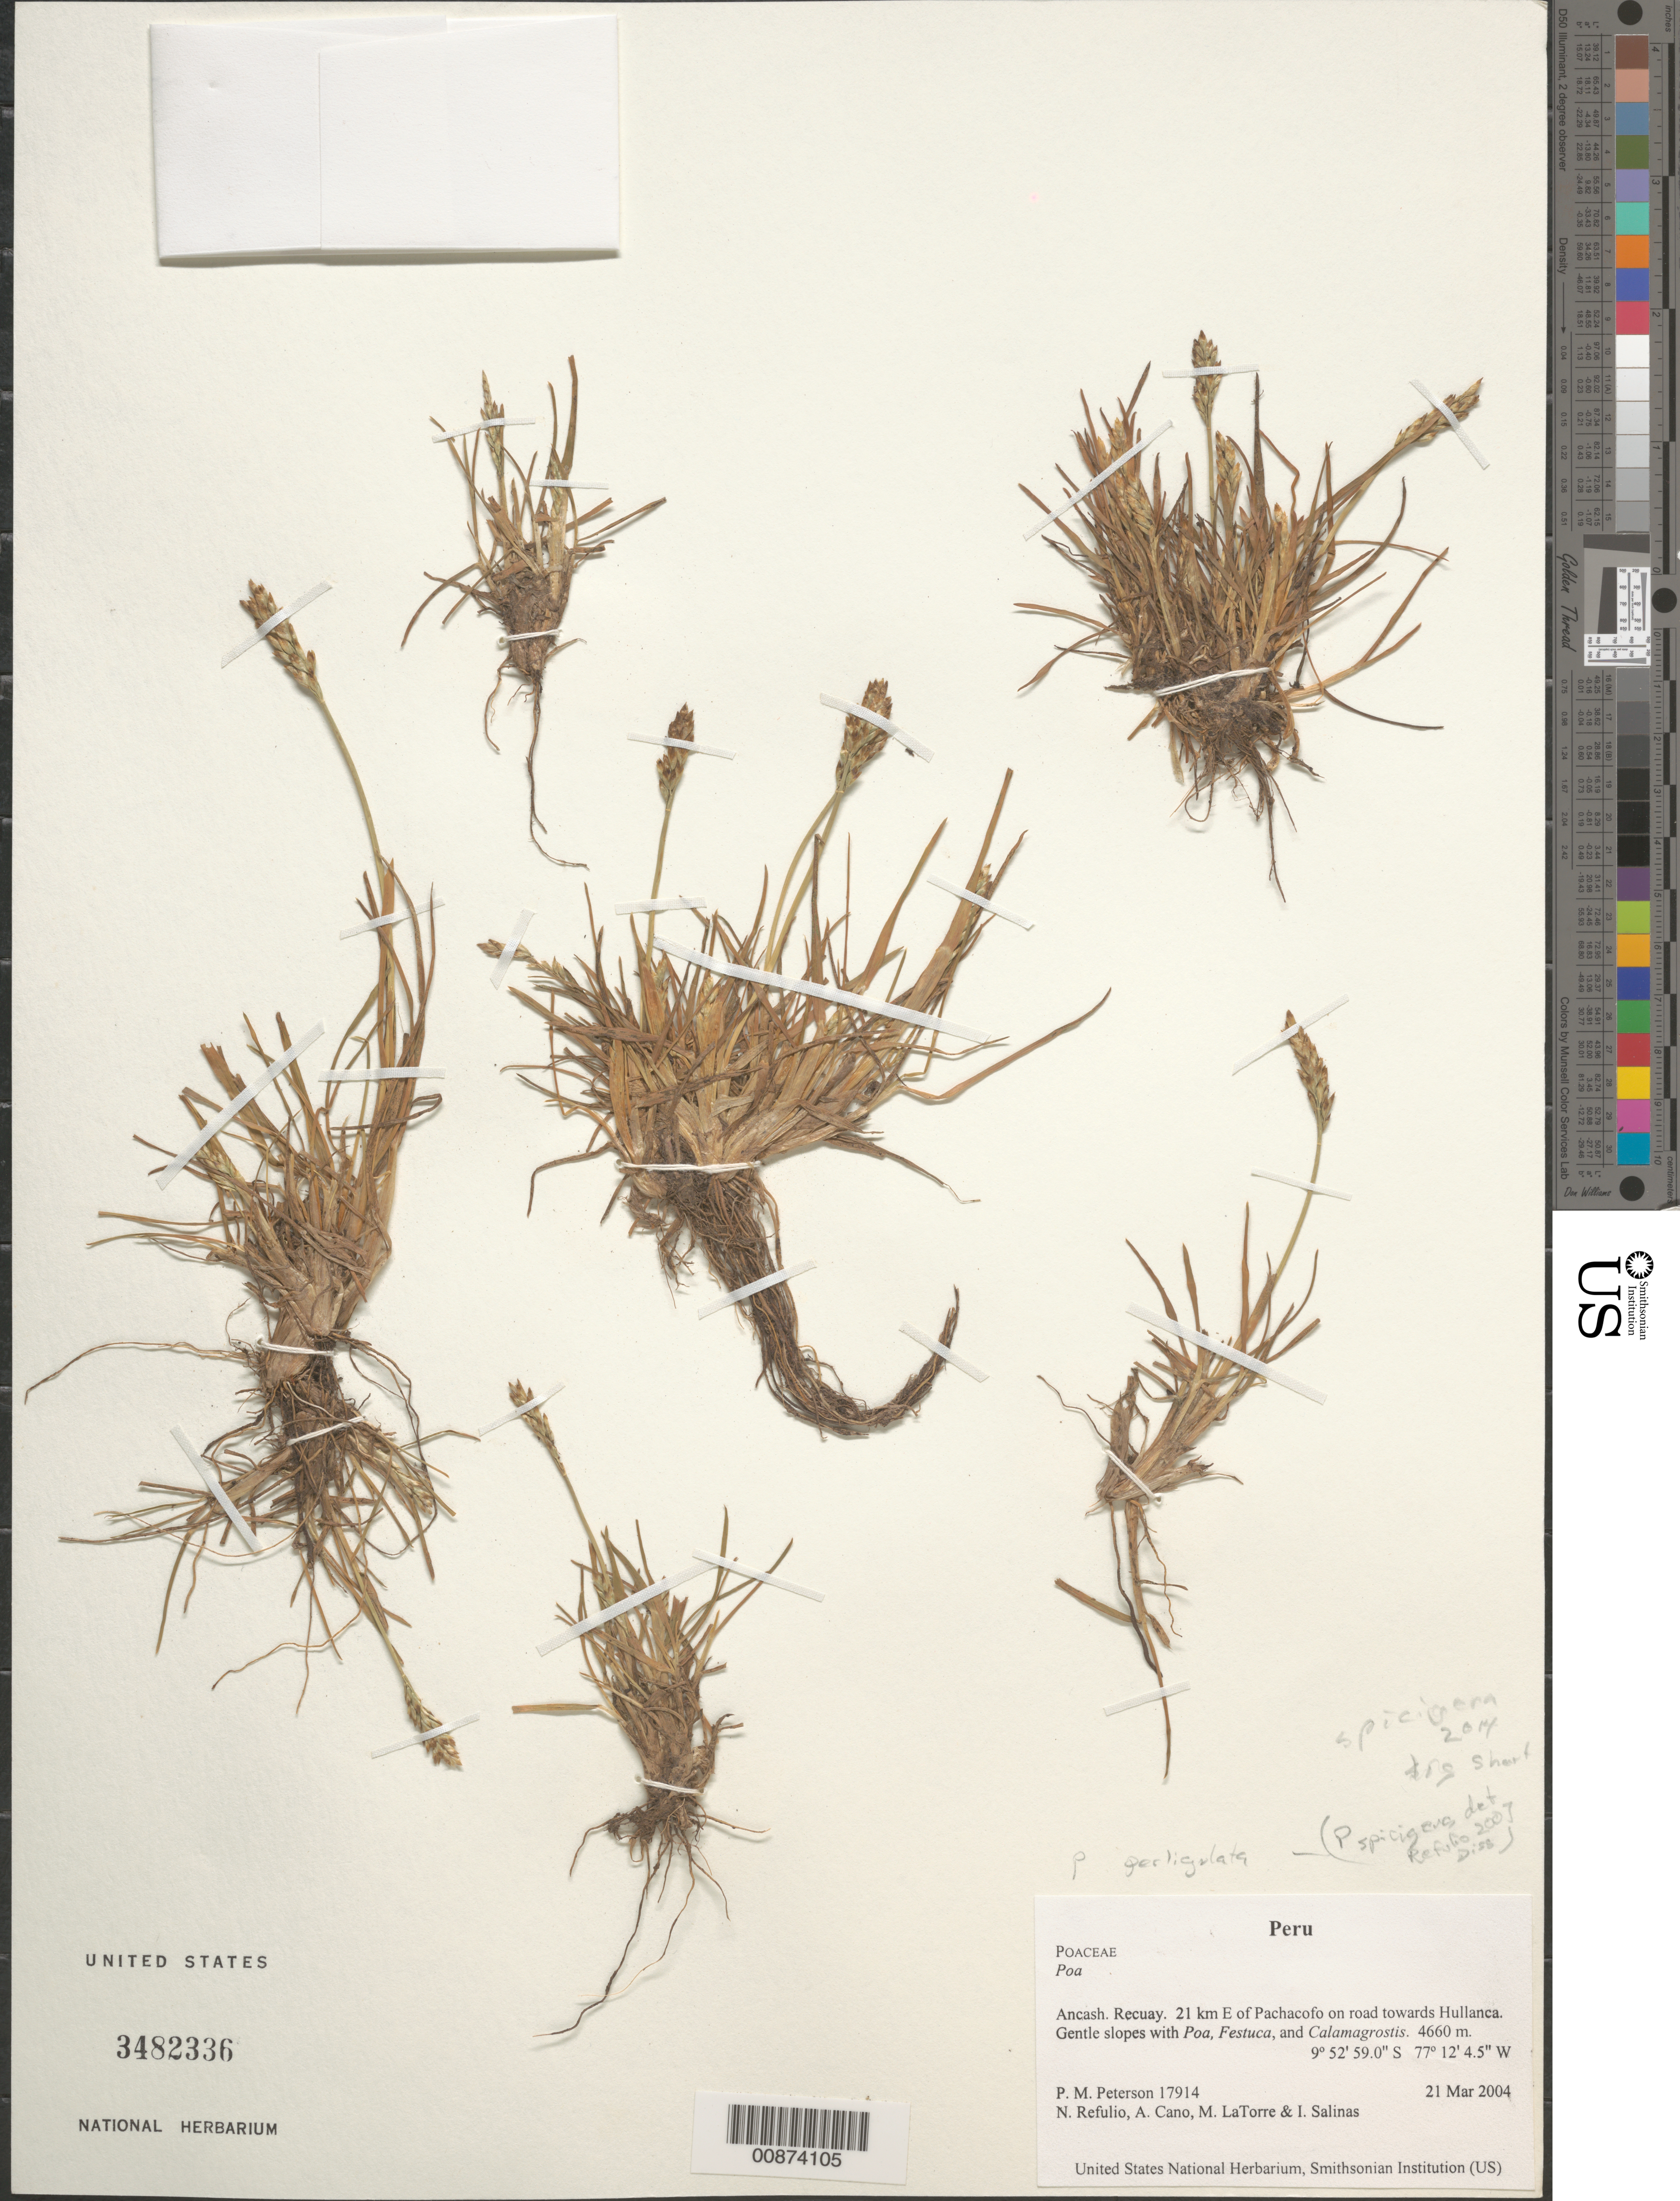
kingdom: Plantae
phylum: Tracheophyta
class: Liliopsida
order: Poales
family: Poaceae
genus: Poa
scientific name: Poa spicigera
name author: Tovar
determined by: Soreng, Robert J., Research Associate (BOT), Smithsonian Institution - National Museum of Natural History (UNITED STATES)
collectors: P. M. Peterson, N. Refulio-Rodríguez, A. Cano, M. Torre & I. Salinas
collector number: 17914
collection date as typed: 21 Mar 2004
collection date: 2004-03-21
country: Peru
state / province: Ancash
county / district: Recuay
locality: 21 km E of Pachacofo on road towards Hullanca. Gentle slopes with Poa, Festuca, and Calamagrostis.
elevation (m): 4660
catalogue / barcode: US 3482336